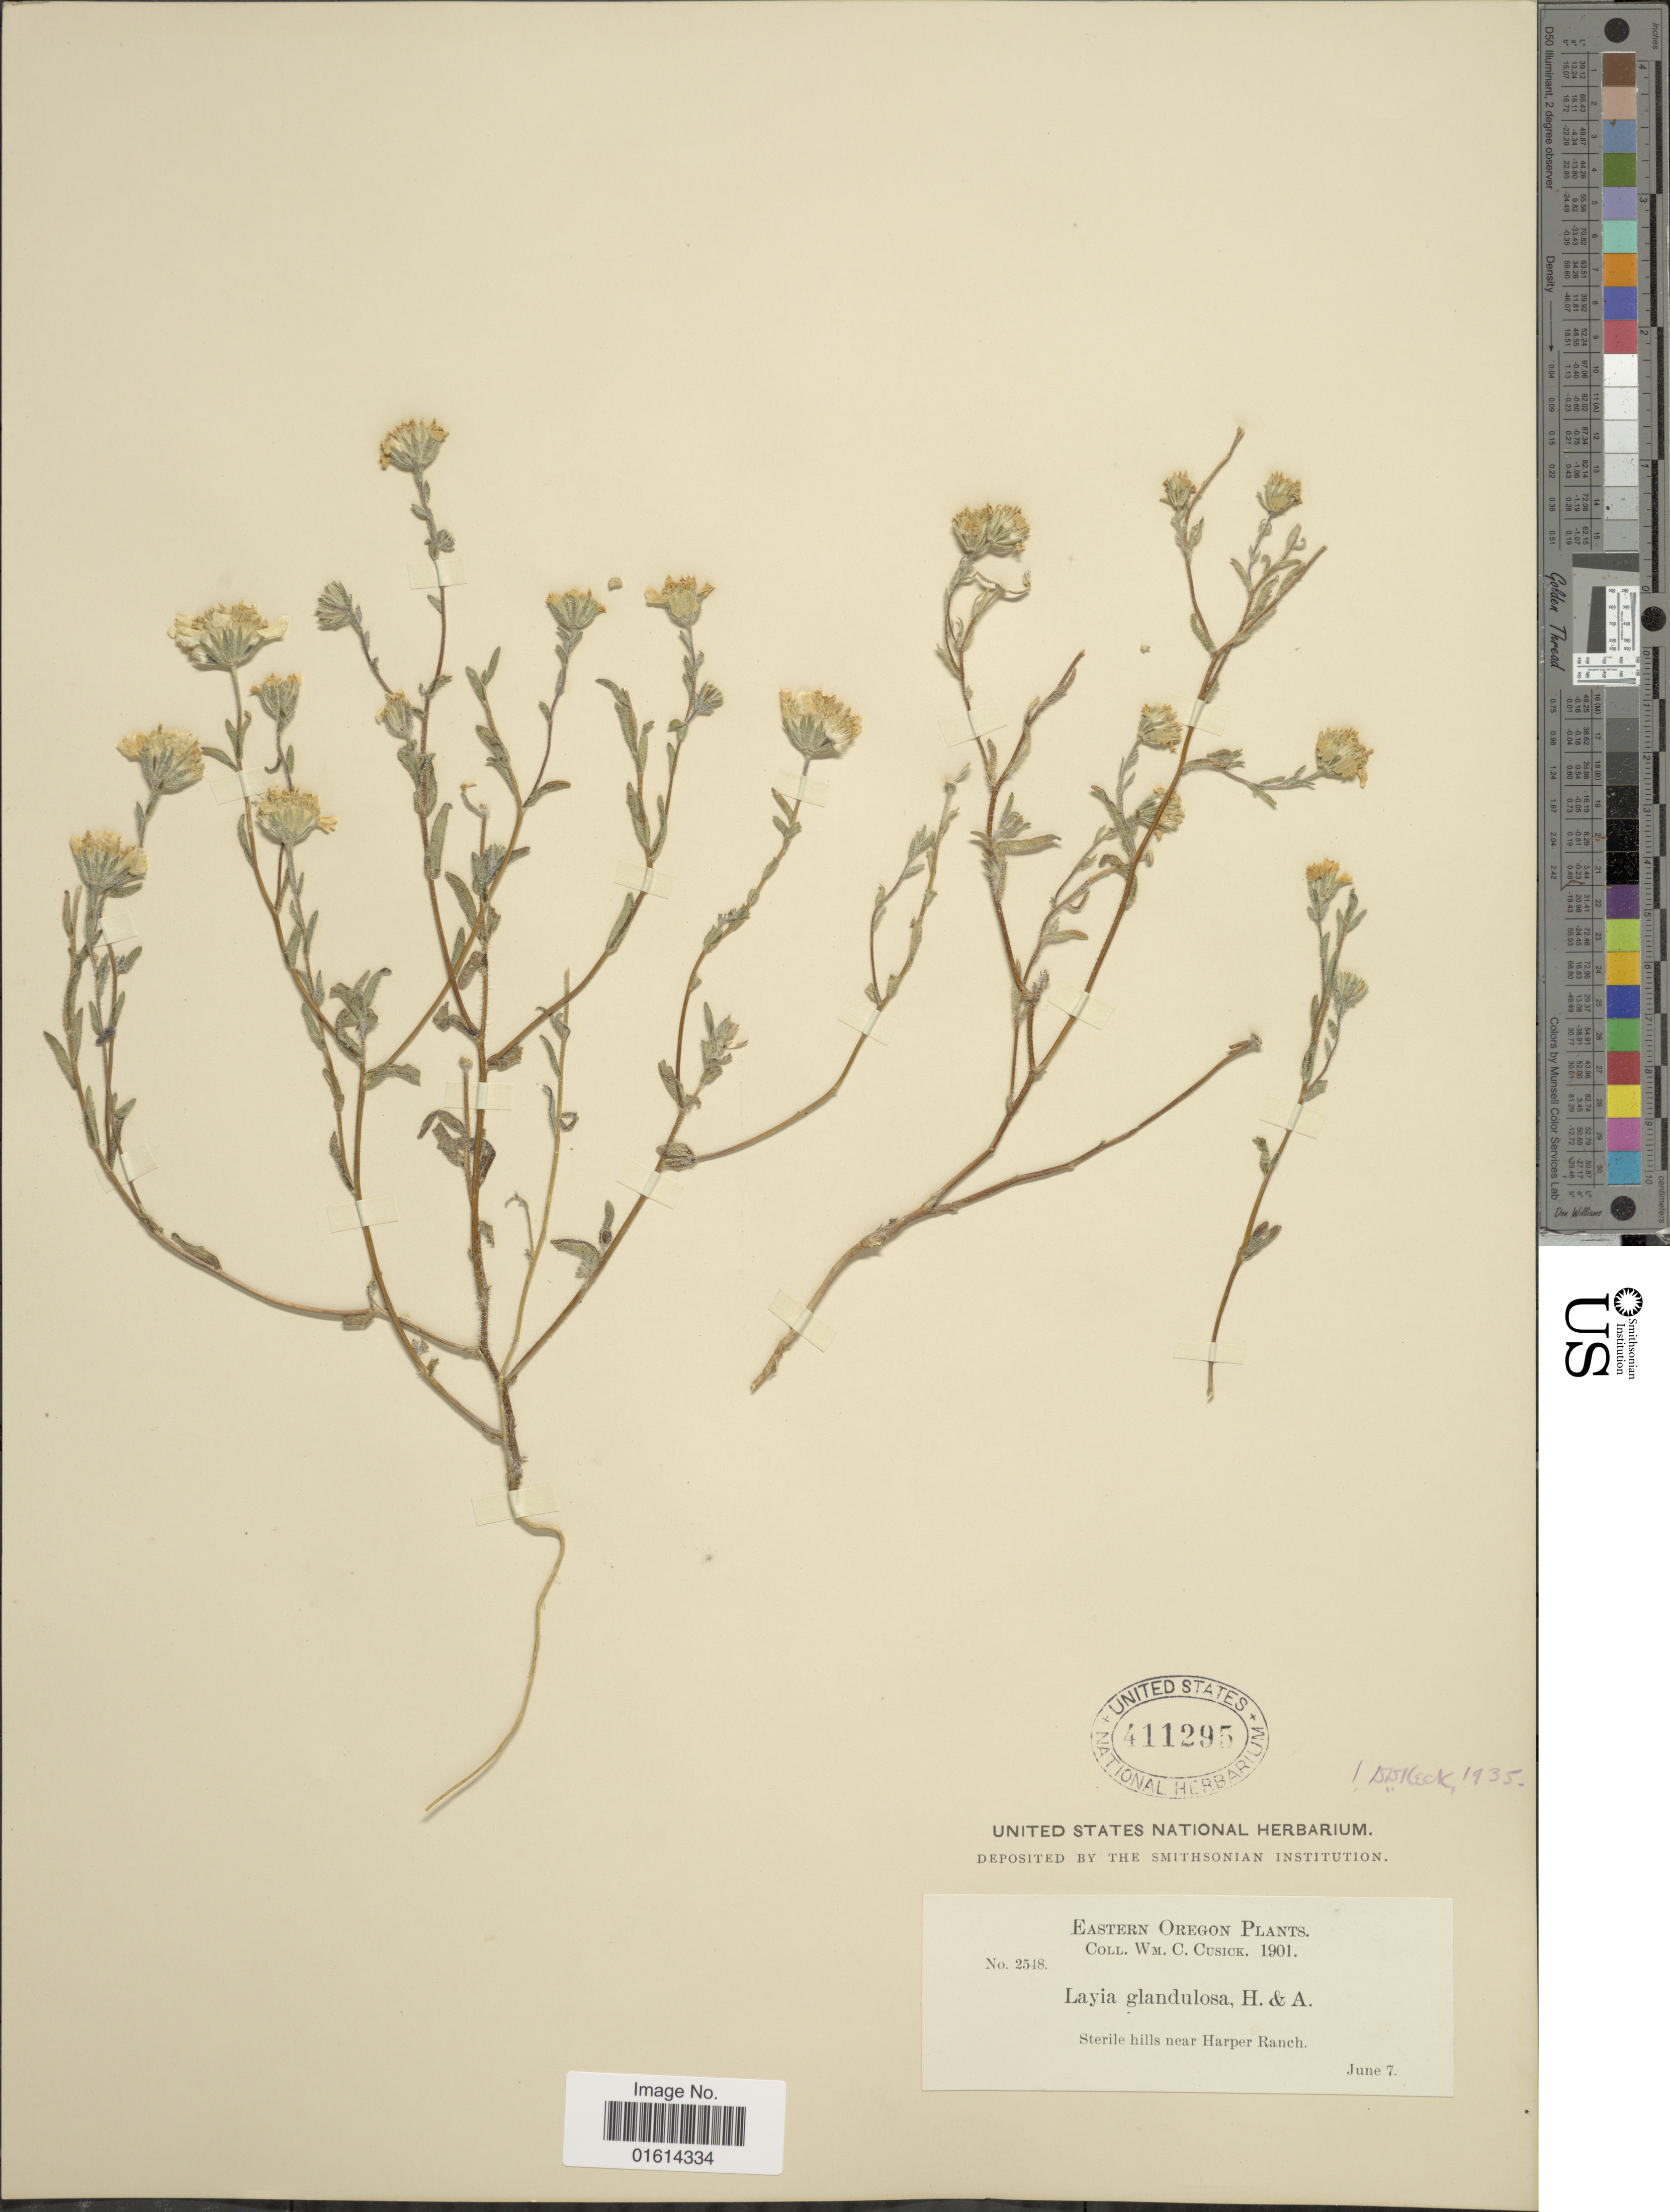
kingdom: Plantae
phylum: Tracheophyta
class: Magnoliopsida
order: Asterales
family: Asteraceae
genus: Layia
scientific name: Layia glandulosa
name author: Hook. & Arn.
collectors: W. C. Cusick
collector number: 2548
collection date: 1901-06-07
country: United States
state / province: Oregon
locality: Eastern Oregon, near Harper Ranch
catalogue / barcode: US 411295